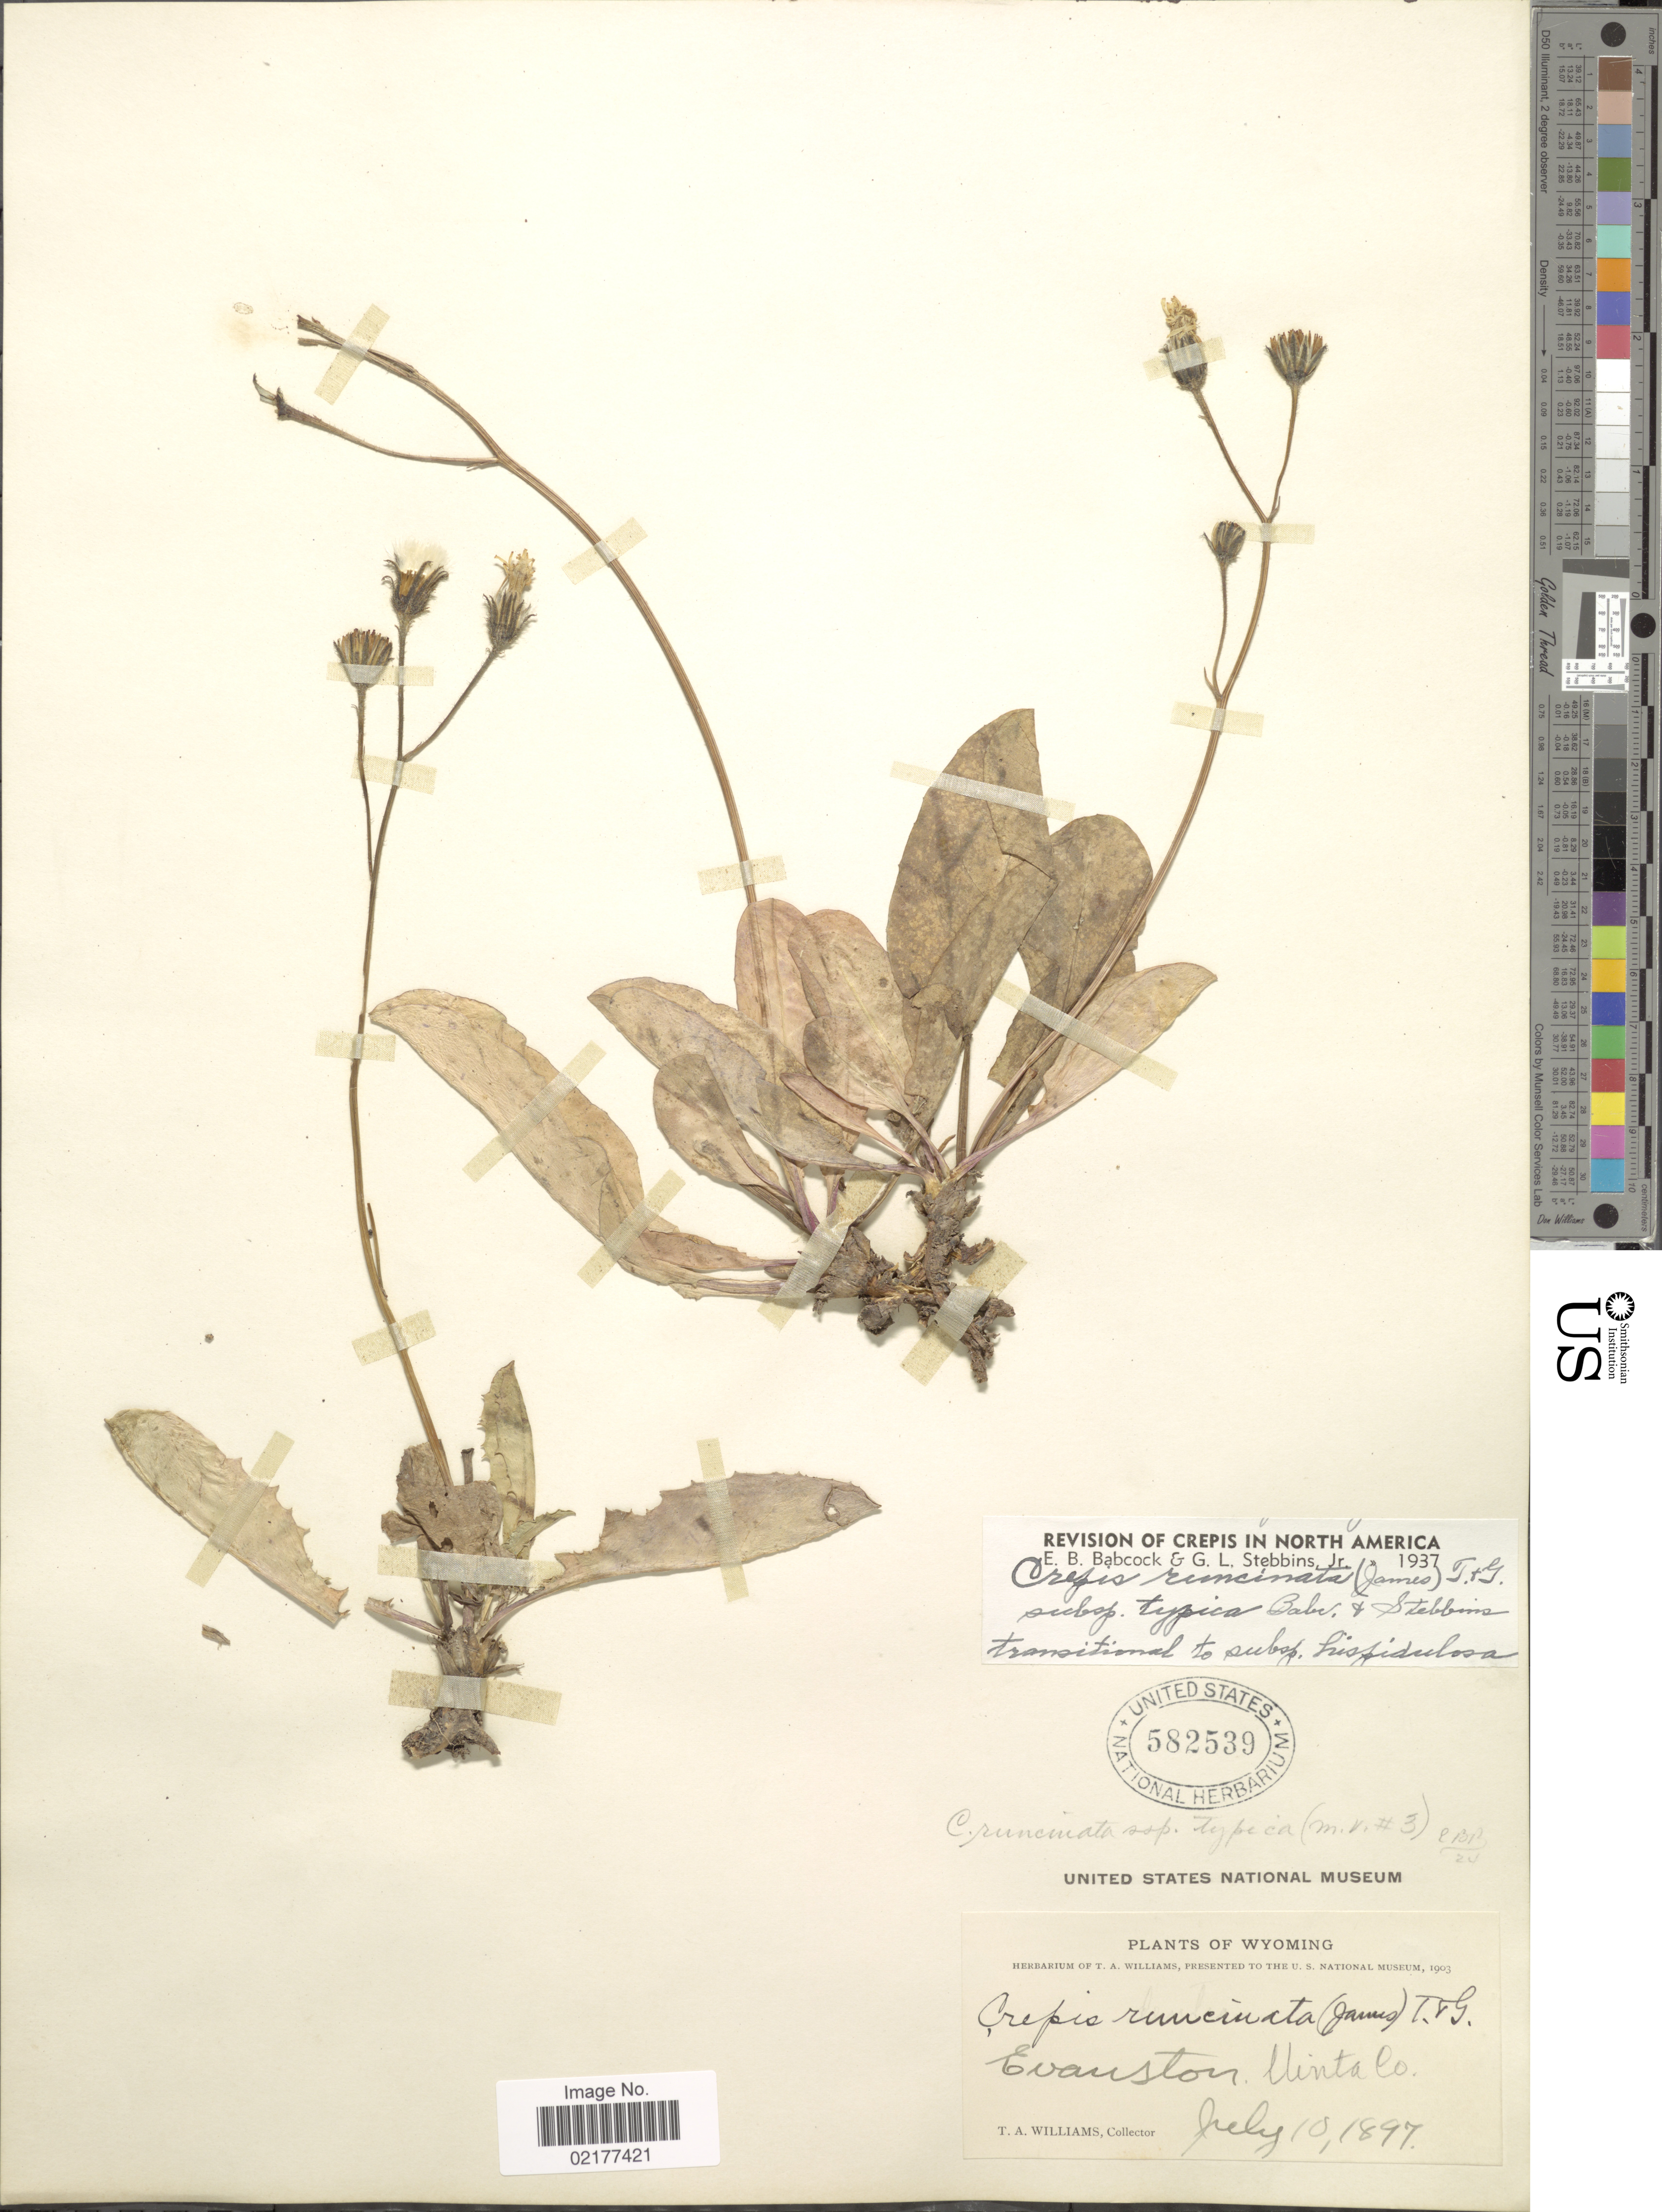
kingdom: Plantae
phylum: Tracheophyta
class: Magnoliopsida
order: Asterales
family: Asteraceae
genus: Crepis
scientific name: Crepis runcinata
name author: Torr. & A. Gray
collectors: T. A. Williams (herbarium)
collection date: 1897-07-10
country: United States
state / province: Wyoming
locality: Evanston. Uinta Co.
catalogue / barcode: US 582539